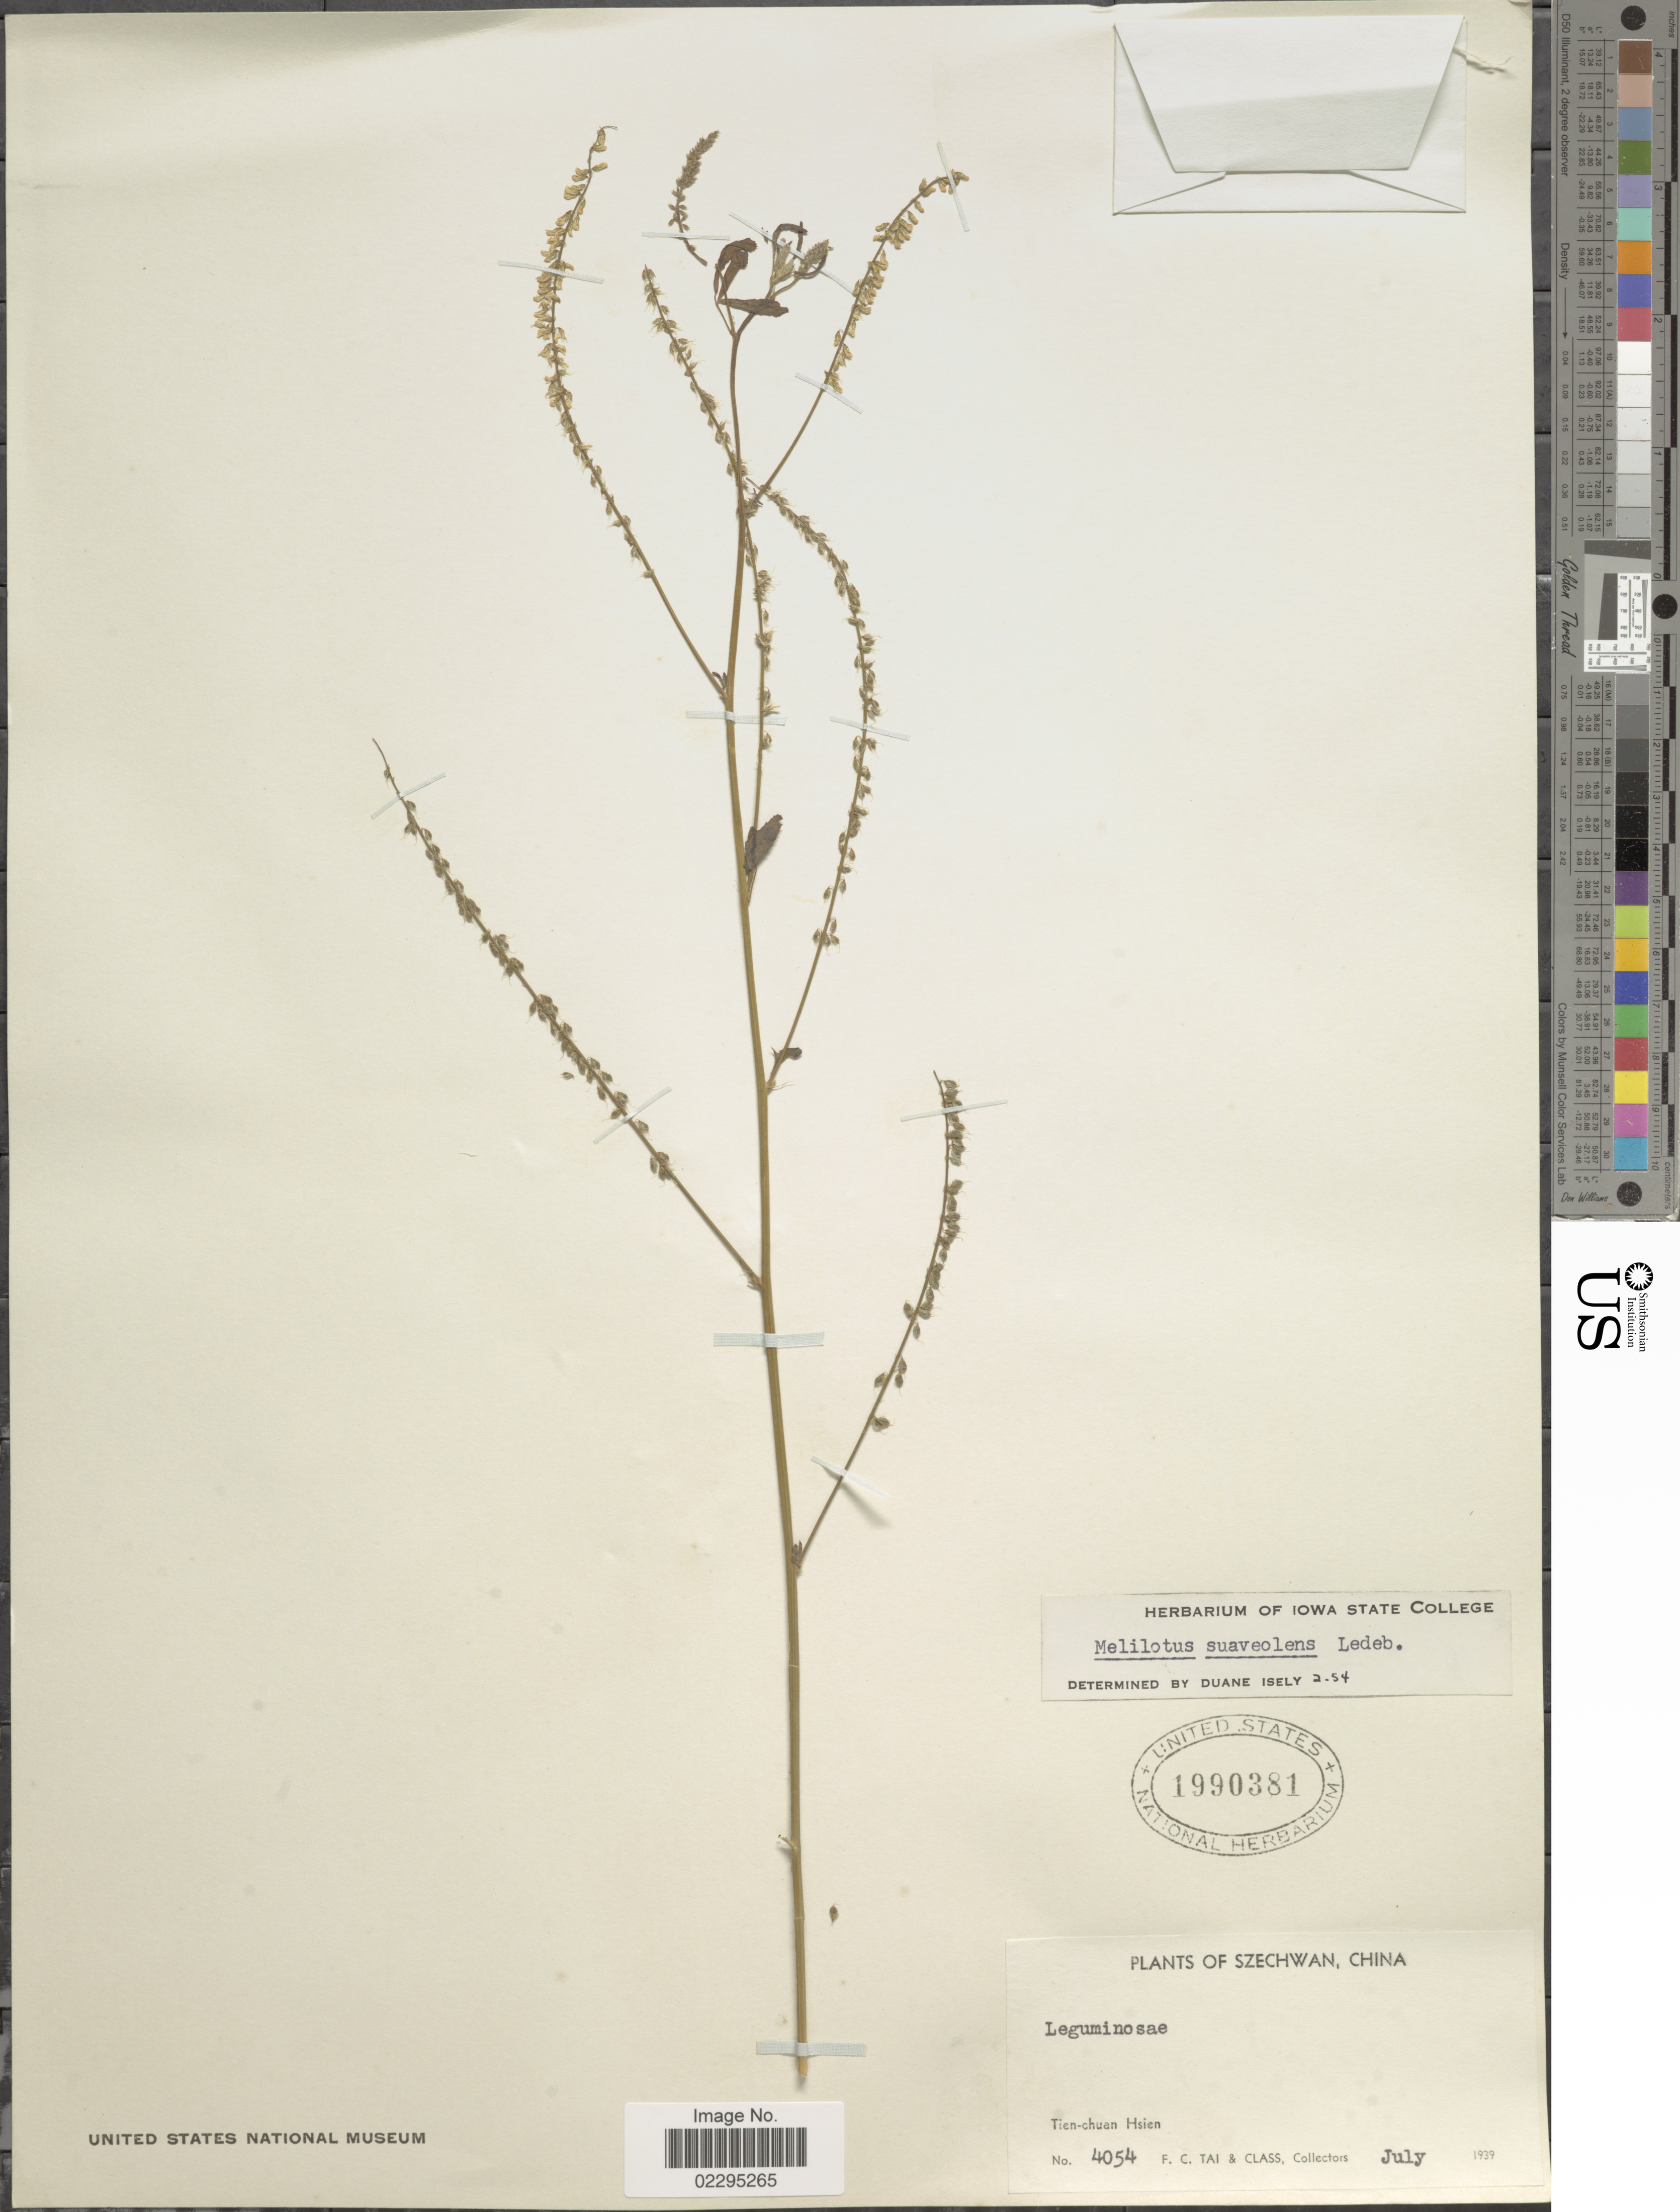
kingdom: Plantae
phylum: Tracheophyta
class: Magnoliopsida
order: Fabales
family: Fabaceae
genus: Melilotus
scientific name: Melilotus suaveolens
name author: Ledeb.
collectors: F. Tai & Class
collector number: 4054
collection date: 1939-07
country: China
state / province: Sichuan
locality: Szechwan, China. Tien-chuan, Hsien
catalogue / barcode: US 1990381